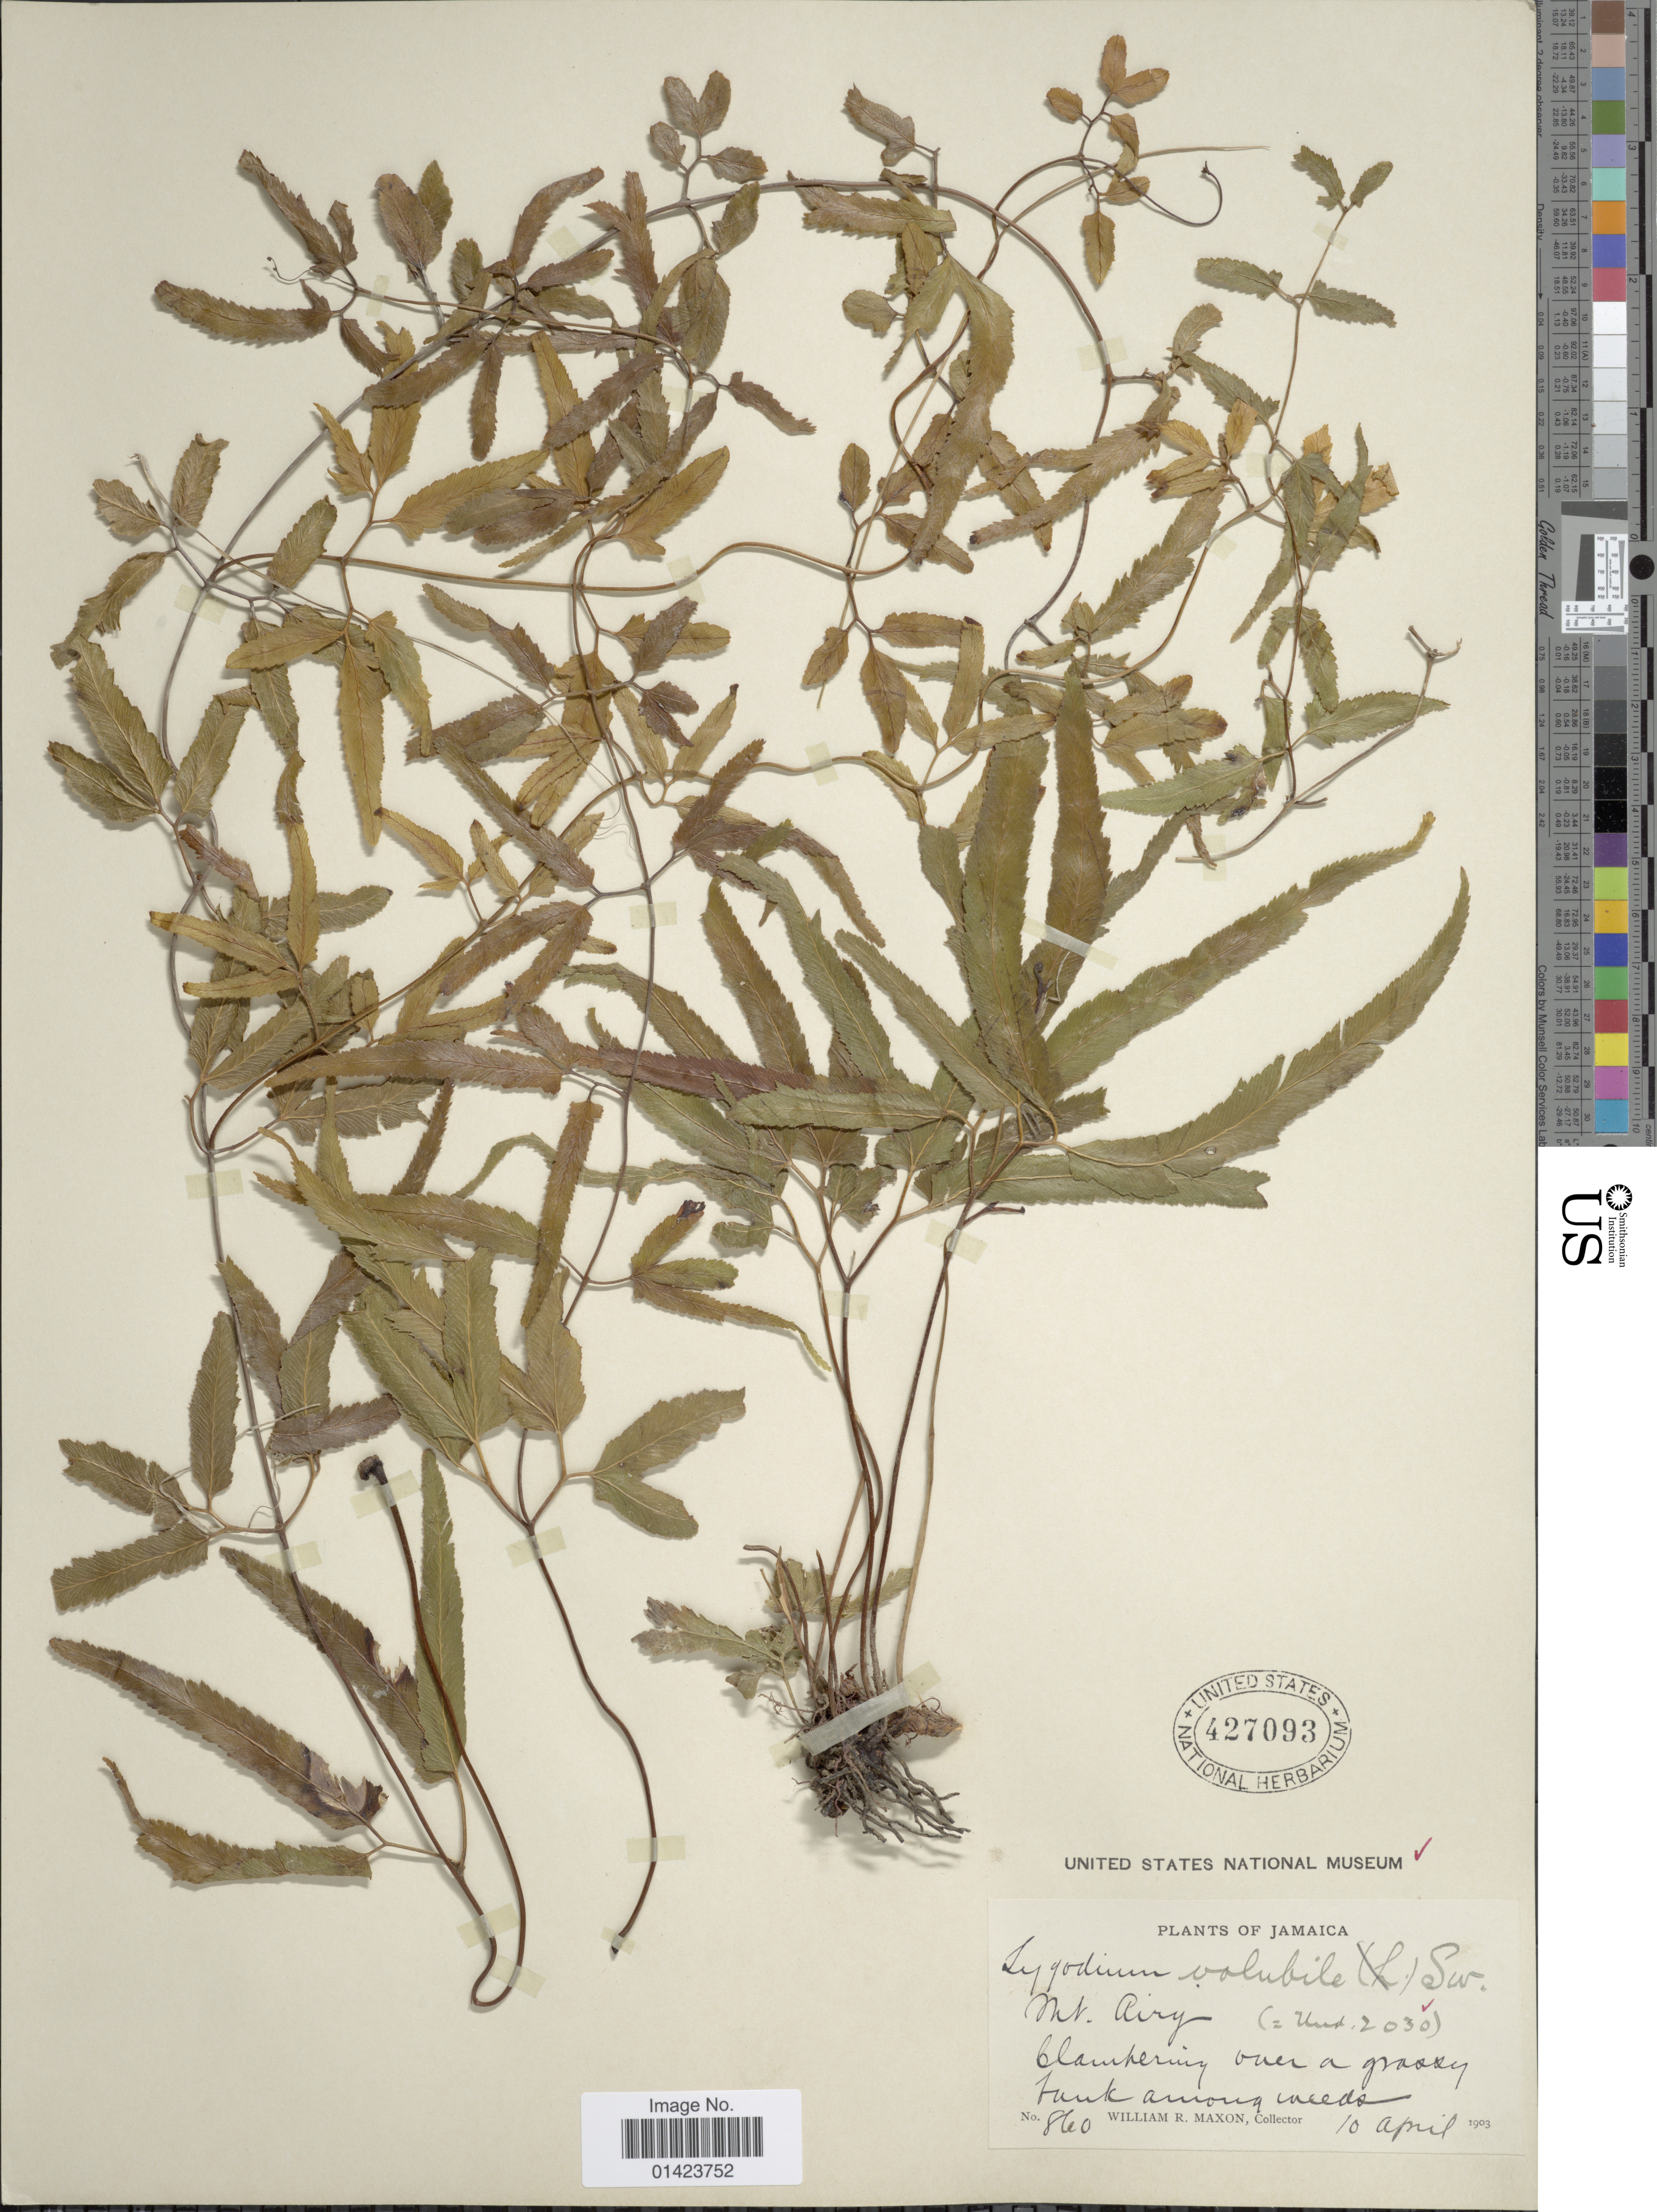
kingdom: Plantae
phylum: Tracheophyta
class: Polypodiopsida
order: Schizaeales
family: Lygodiaceae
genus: Lygodium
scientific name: Lygodium volubile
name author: Sw.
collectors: W. R. Maxon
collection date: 1903-04-10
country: Jamaica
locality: Mt. Airy, blanketing over a grassy bank among weeds.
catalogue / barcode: US 427093